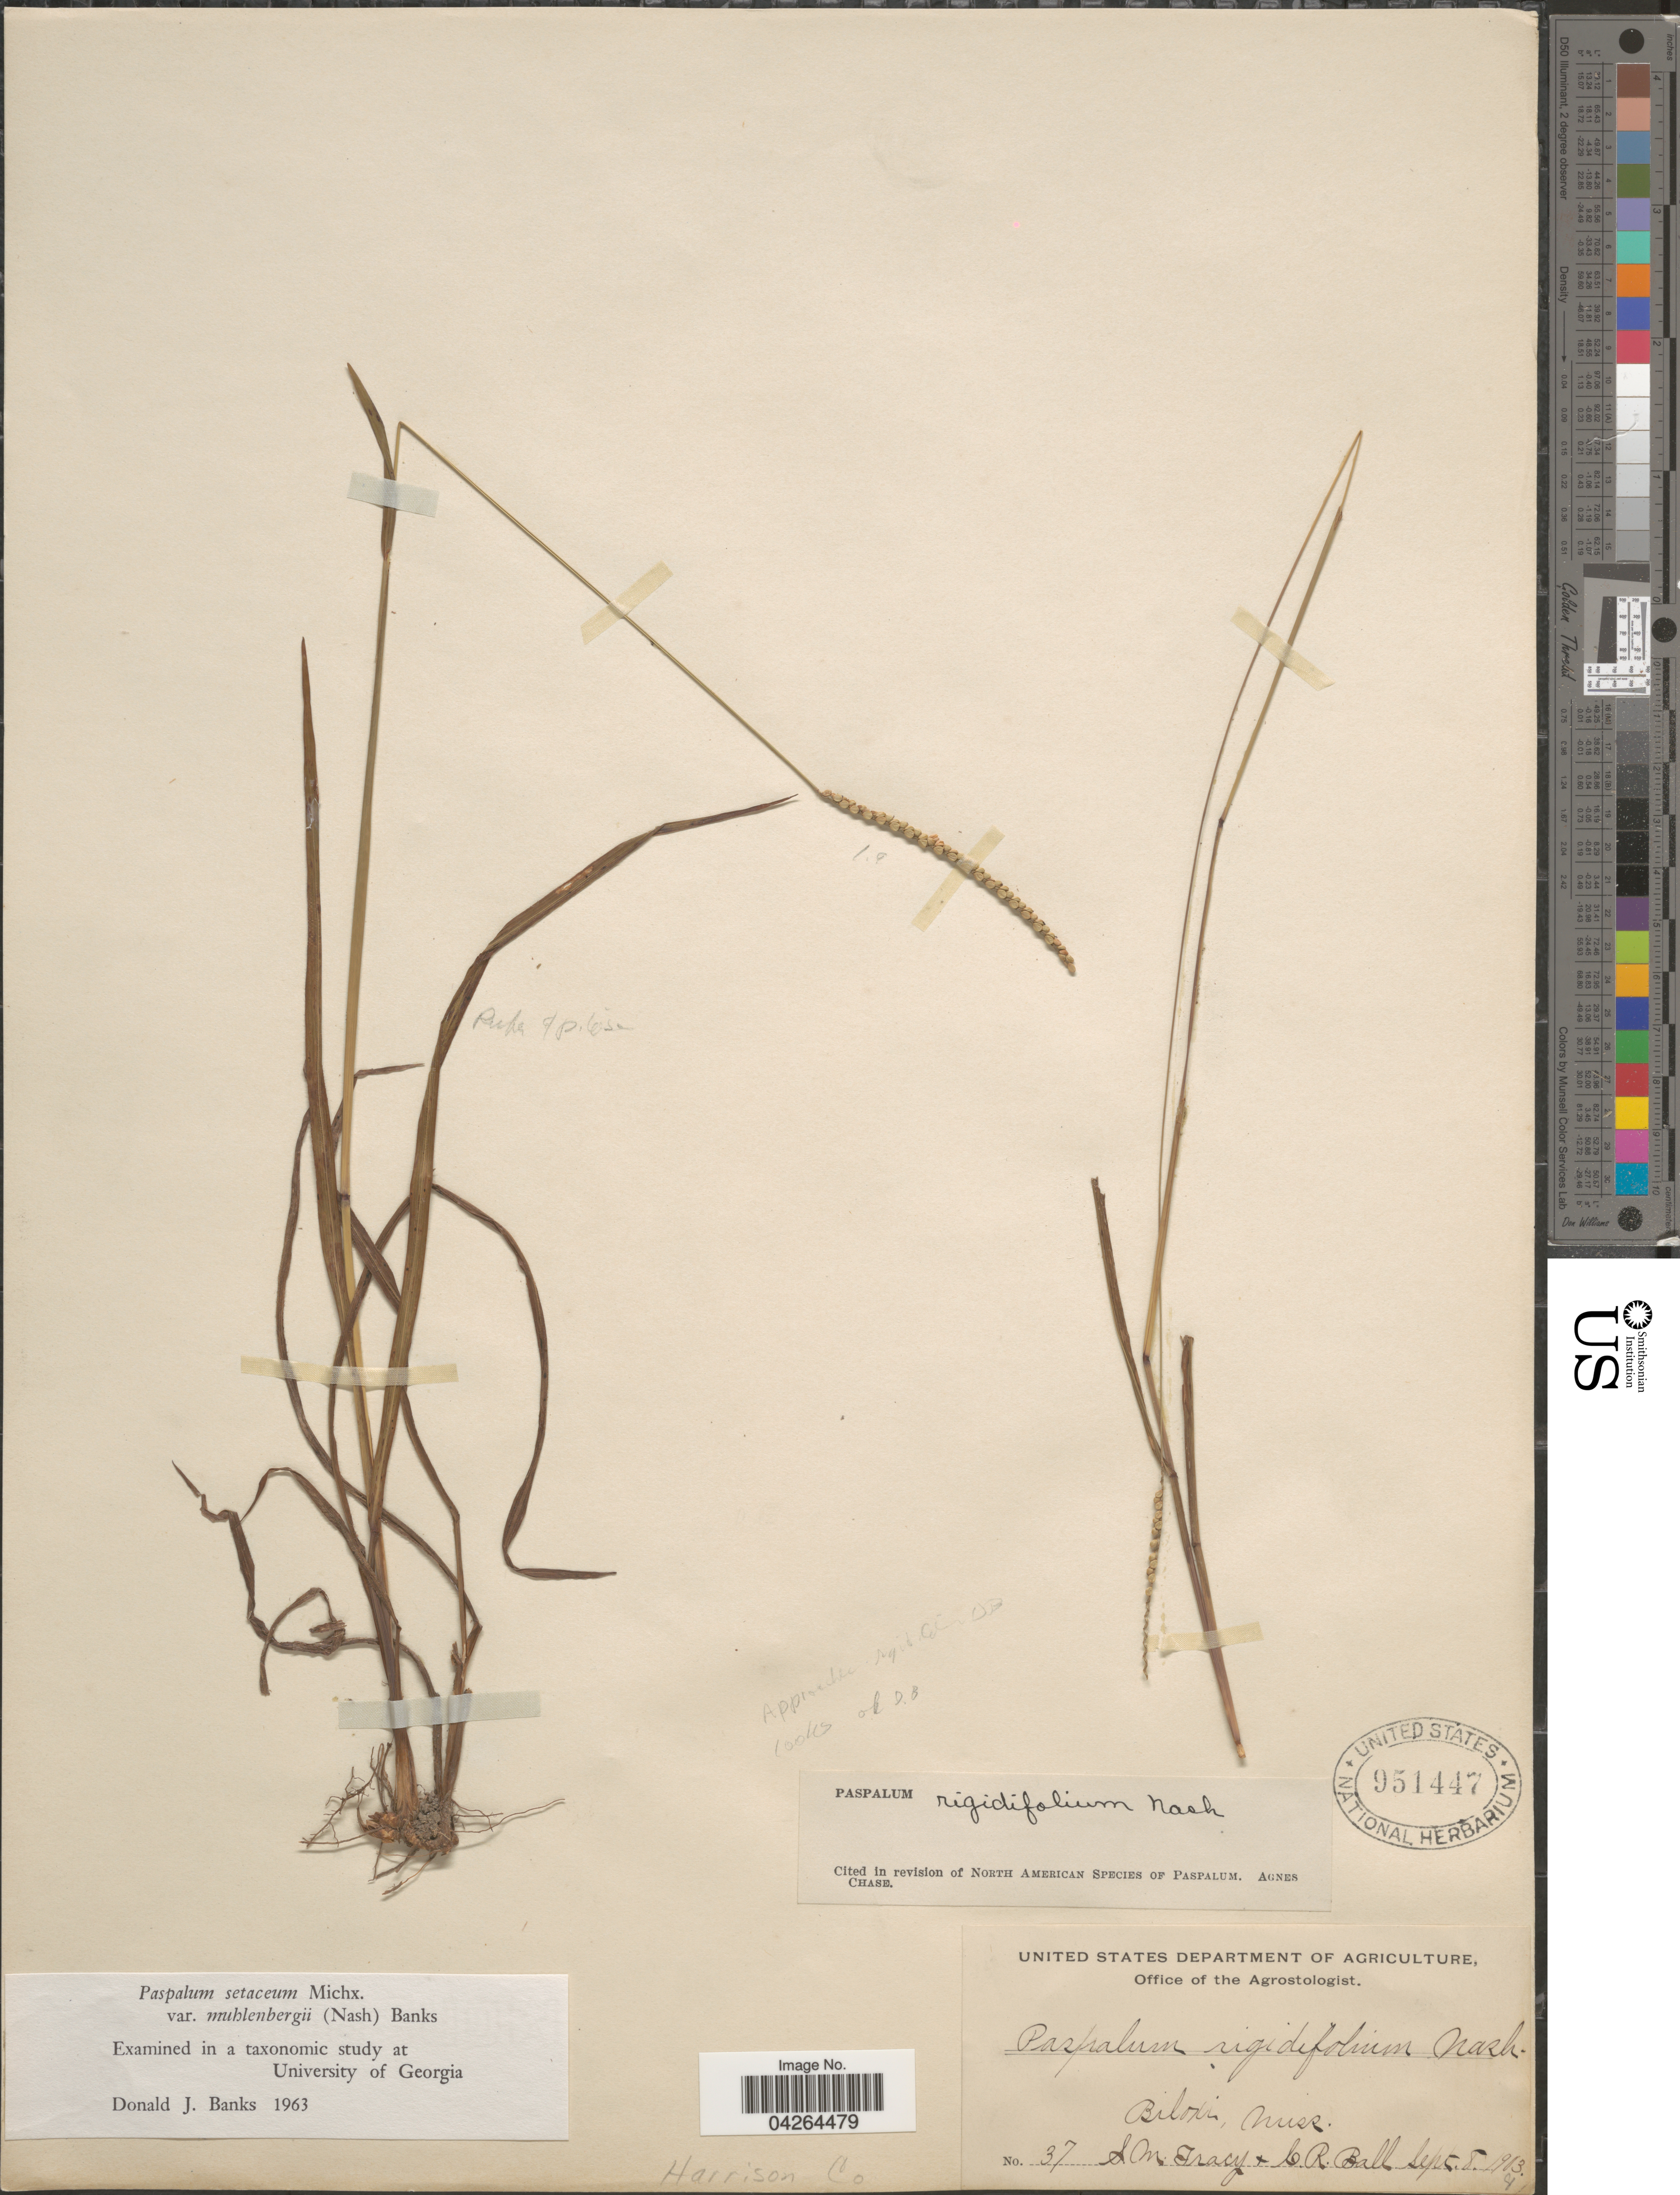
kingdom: Plantae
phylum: Tracheophyta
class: Liliopsida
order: Poales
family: Poaceae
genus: Paspalum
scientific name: Paspalum setaceum var. rigidifolium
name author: (Nash) D.J. Banks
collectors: S. M. Tracy & C. R. Ball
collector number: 37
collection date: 1903-09-08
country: United States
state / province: Mississippi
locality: Biloxi. Harrison Co.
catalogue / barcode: US 951447